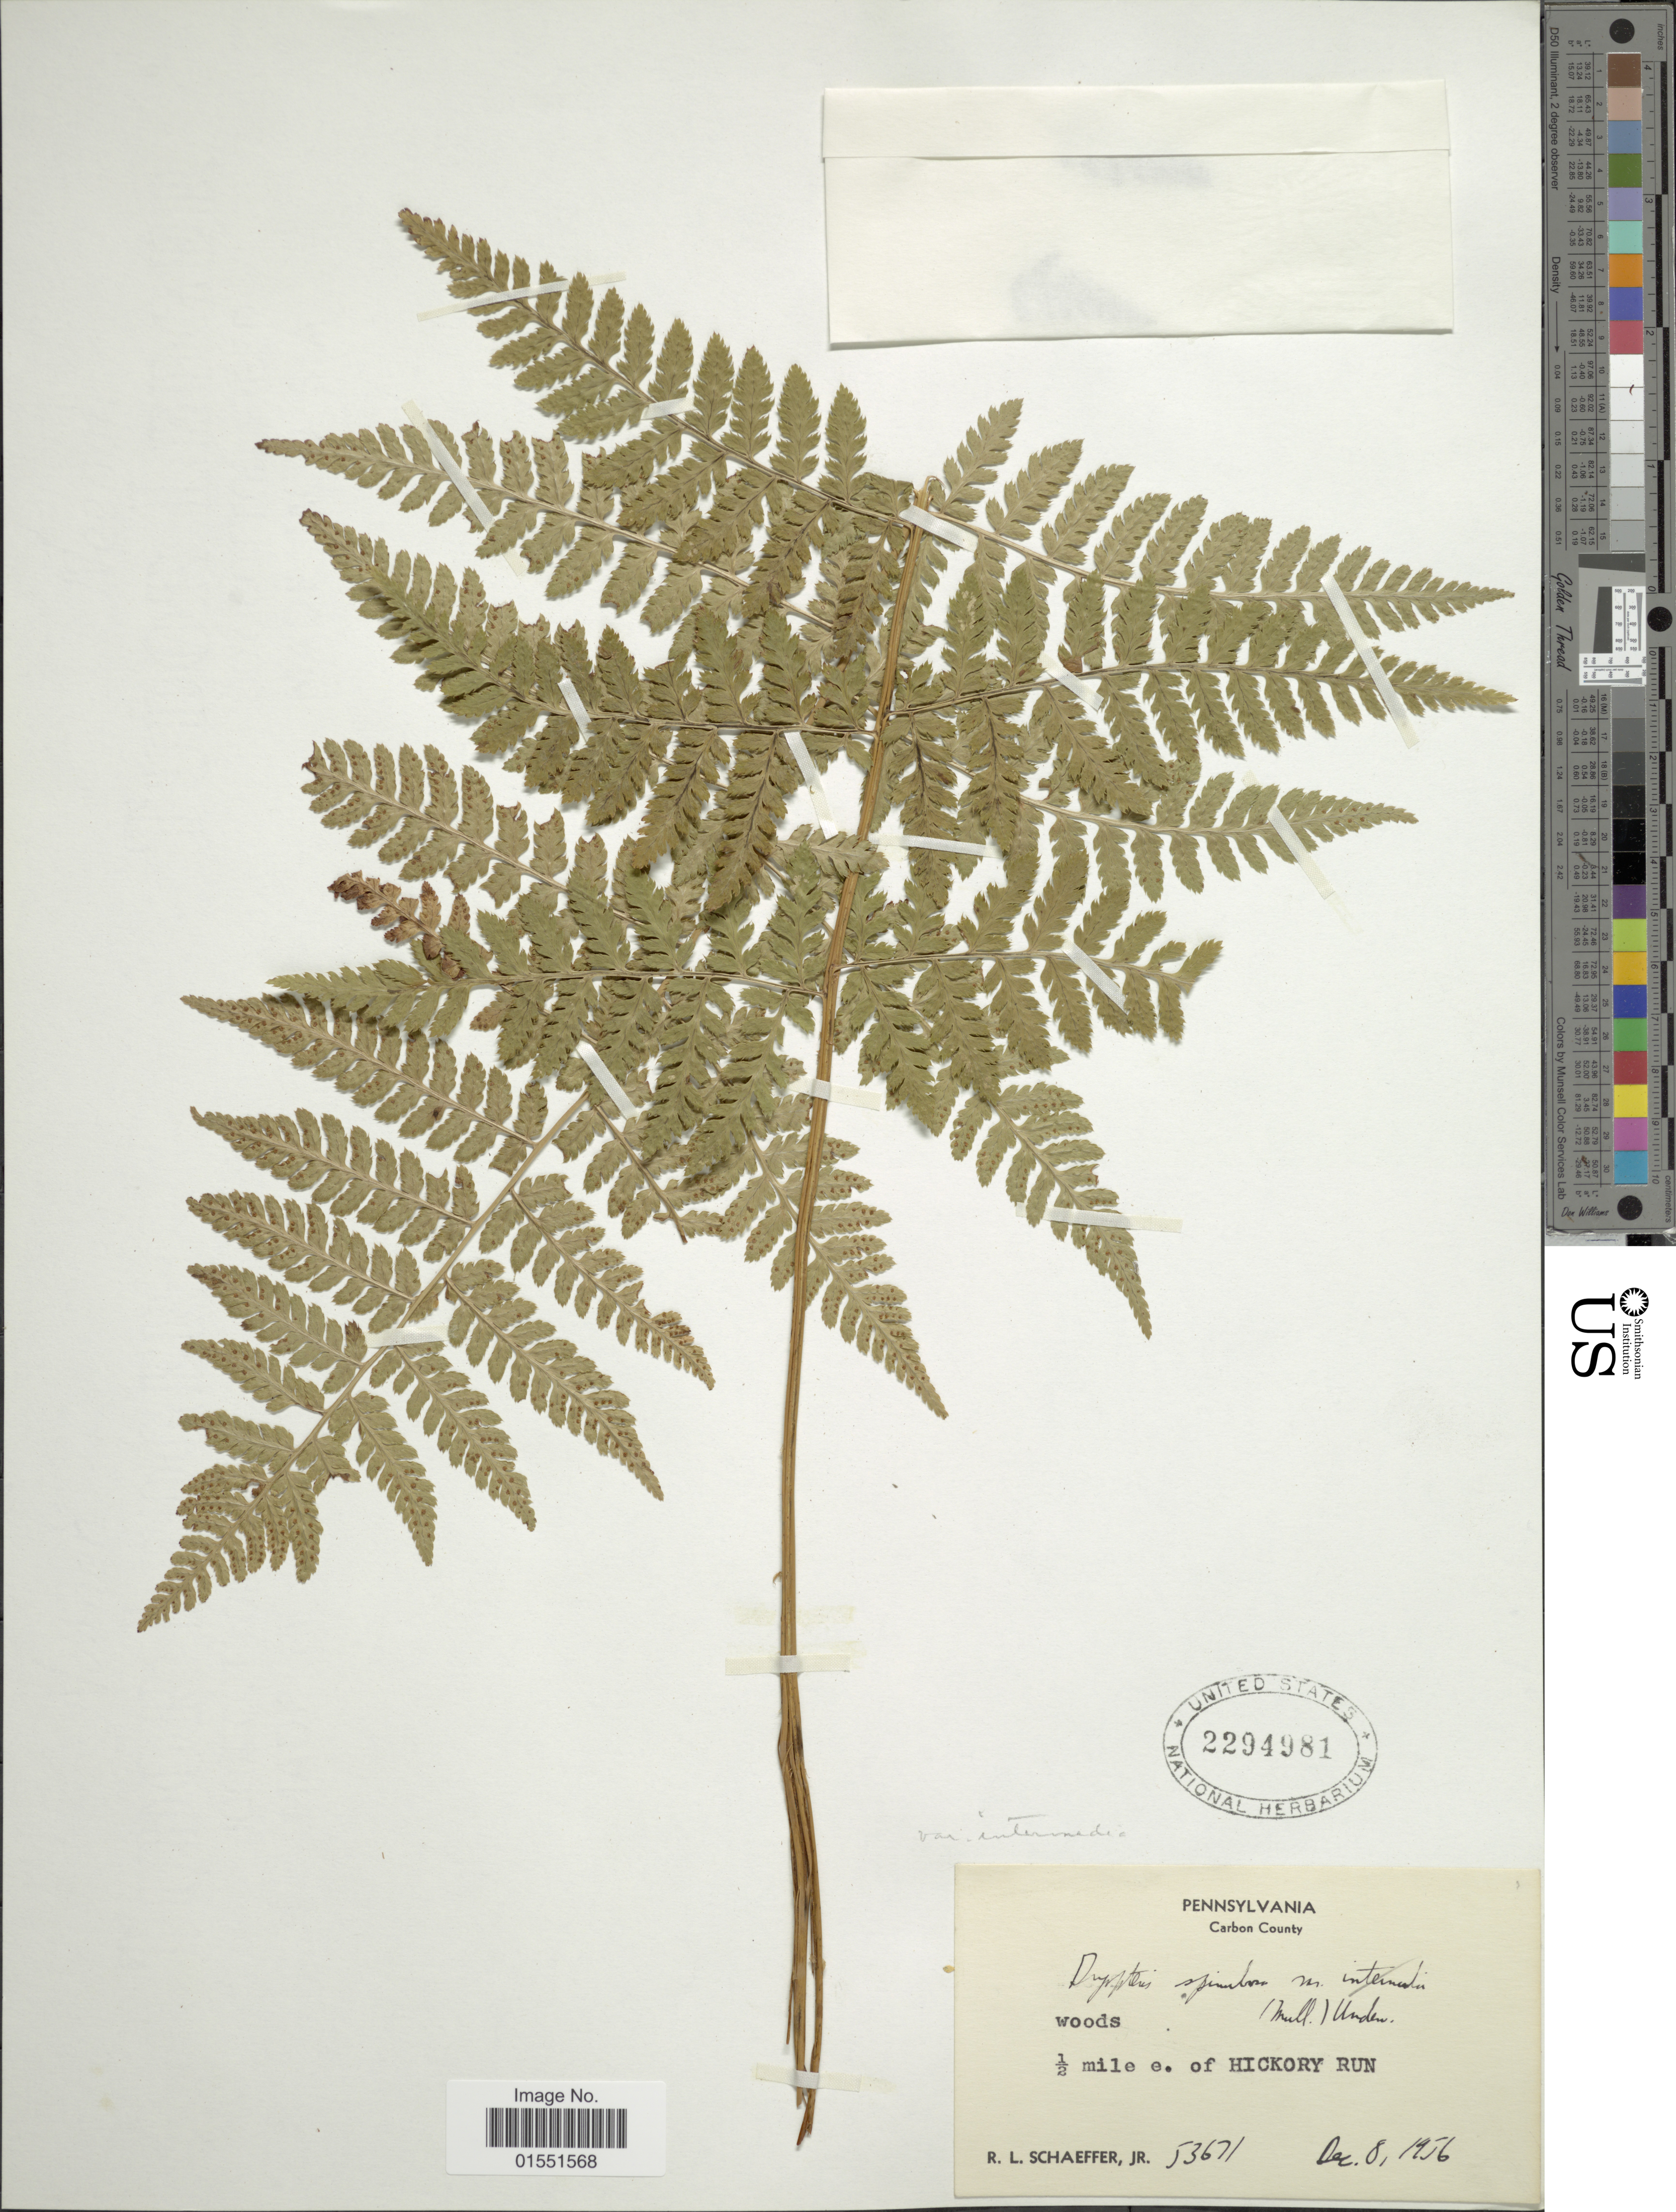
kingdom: Plantae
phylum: Tracheophyta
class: Polypodiopsida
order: Polypodiales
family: Dryopteridaceae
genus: Dryopteris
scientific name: Dryopteris intermedia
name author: (Muhl.) A. Gray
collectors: R. L. Schaeffer Jr.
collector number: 53671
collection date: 1956-12-08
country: United States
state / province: Pennsylvania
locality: Carbon County, ½ mile e. of Hickory Run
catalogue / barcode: US 2294981